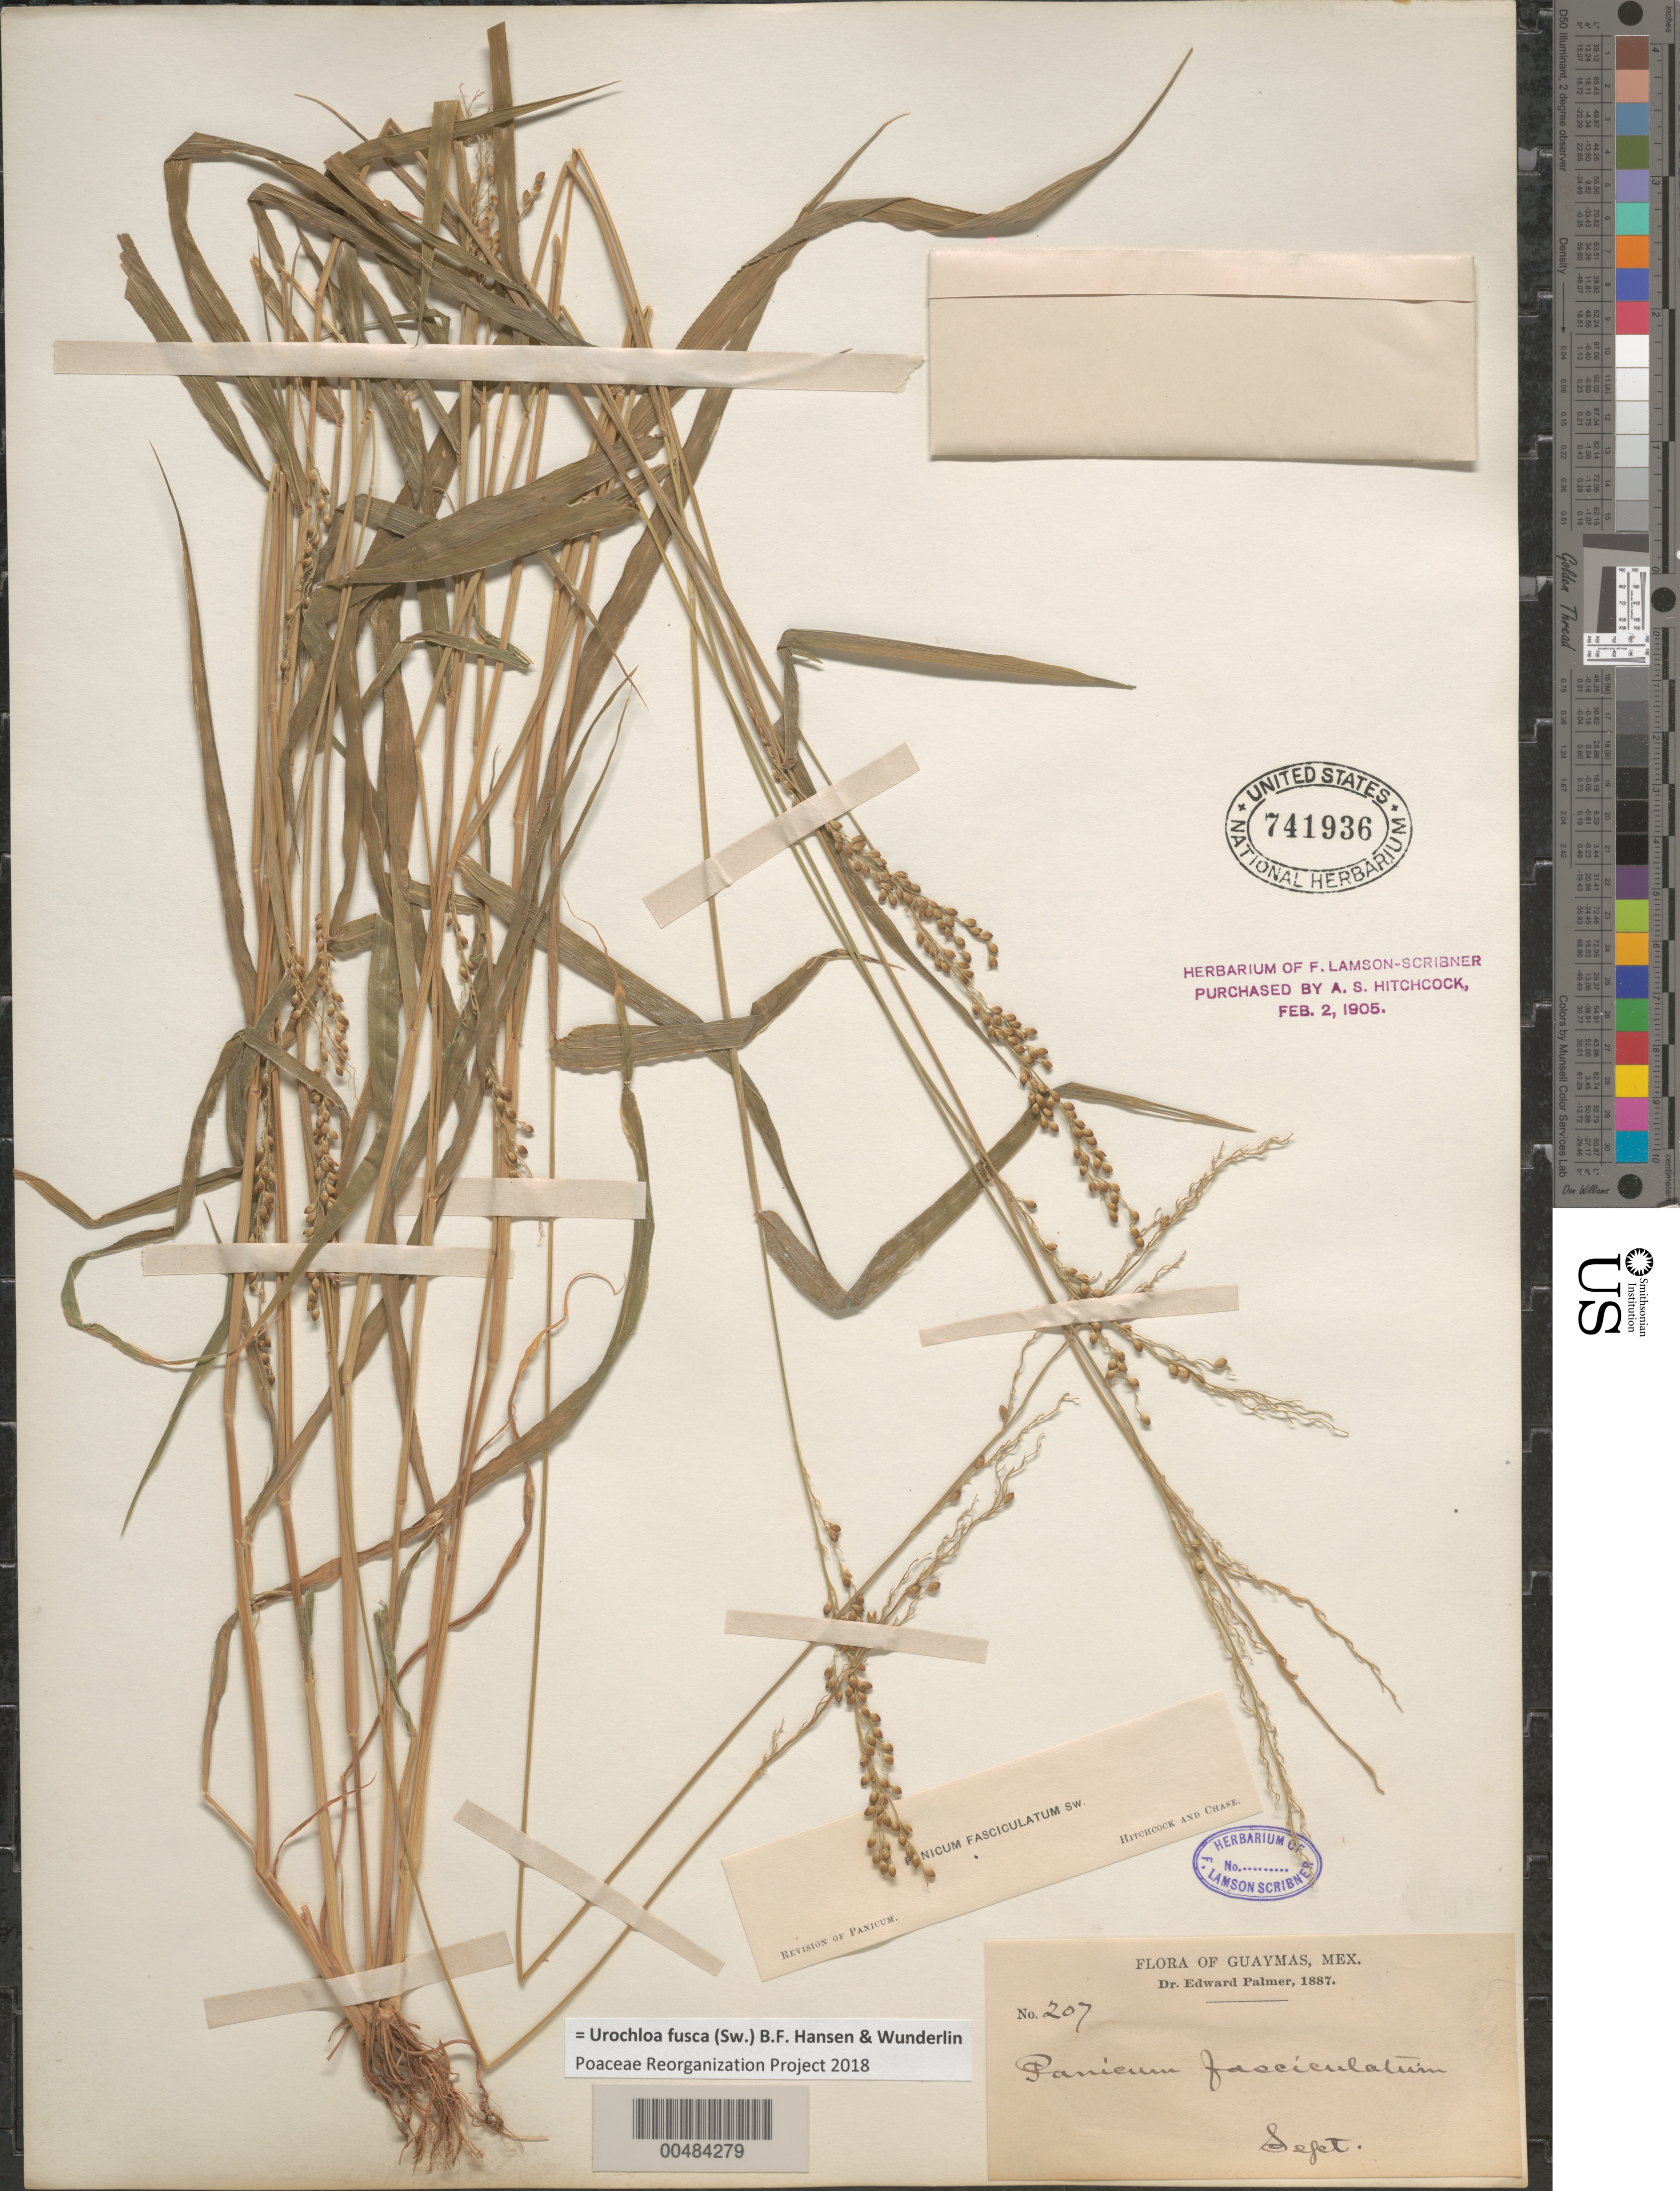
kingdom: Plantae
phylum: Tracheophyta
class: Liliopsida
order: Poales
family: Poaceae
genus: Urochloa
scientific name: Urochloa fusca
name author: (Sw.) B.F. Hansen & Wunderlin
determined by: Poaceae Reorganization Project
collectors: E. Palmer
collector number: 207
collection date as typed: Sep 1887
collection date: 1887-09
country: Mexico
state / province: Sonora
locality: Guaymas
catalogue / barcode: US 741936